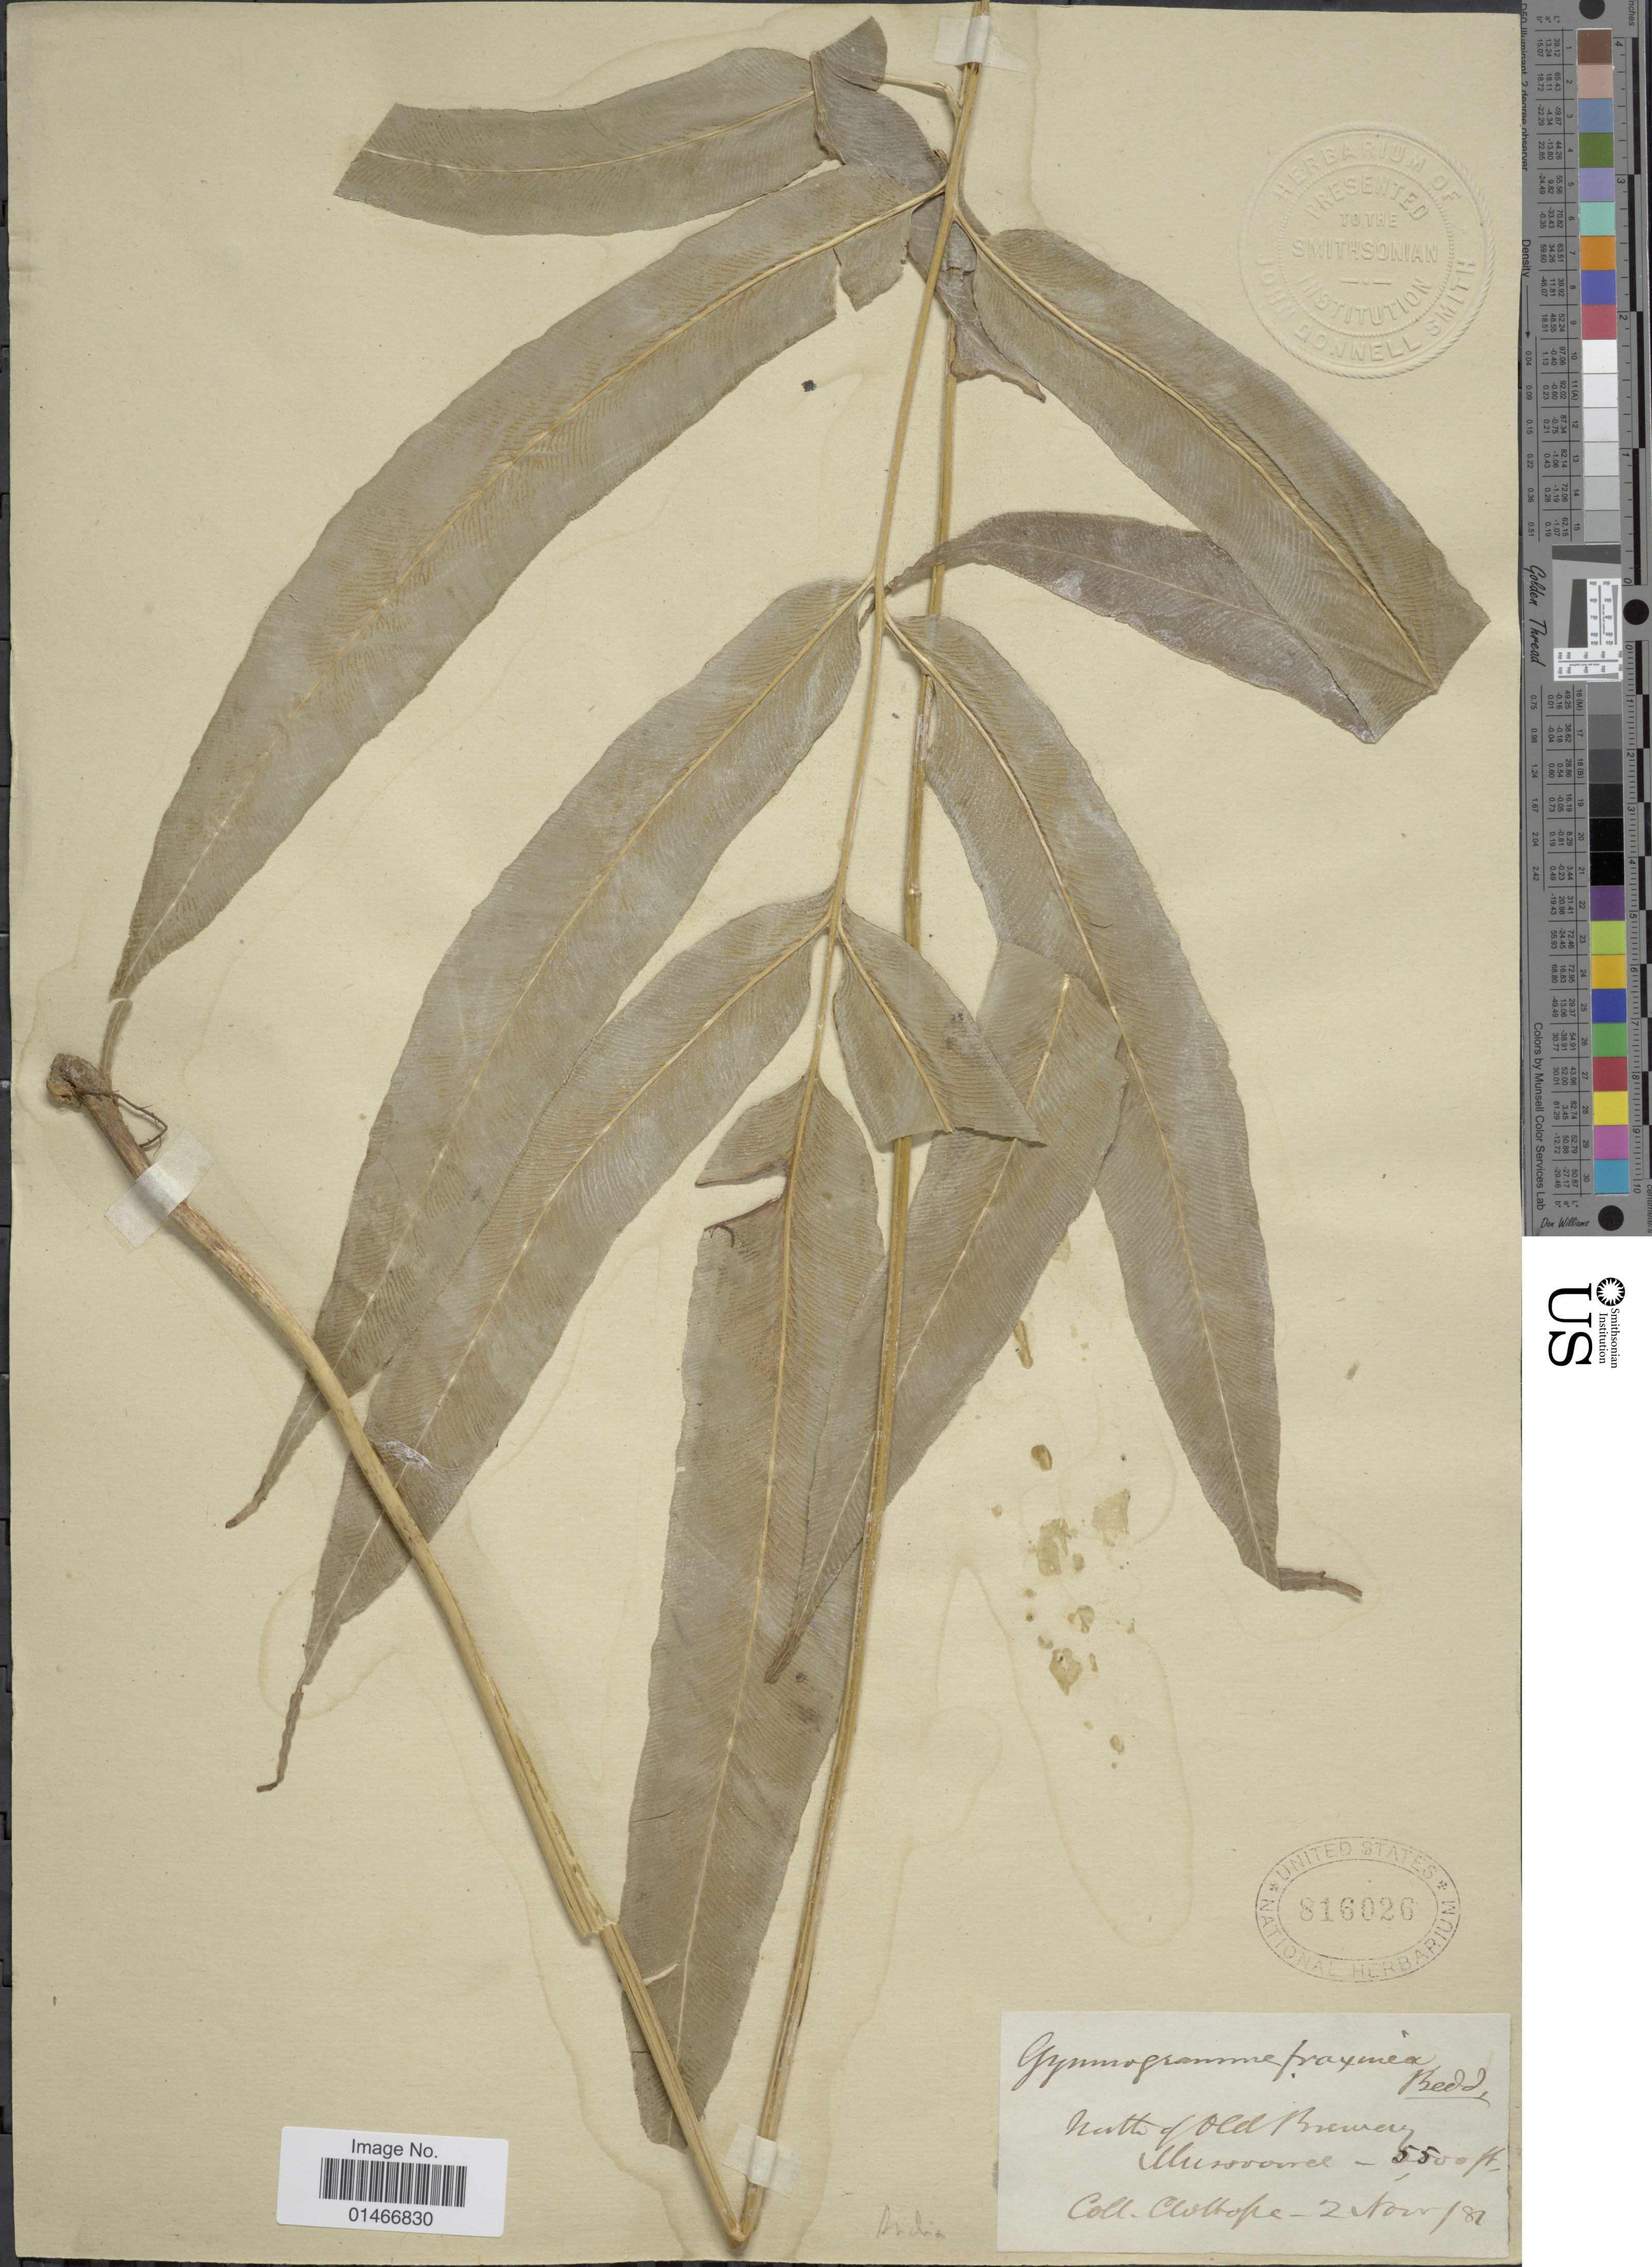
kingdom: Plantae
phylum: Tracheophyta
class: Polypodiopsida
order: Polypodiales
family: Pteridaceae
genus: Coniogramme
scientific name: Coniogramme intermedia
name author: Hieron.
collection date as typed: Transcribed d/m/y: 2/11/81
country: India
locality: North of Old Brewery. Mussoorie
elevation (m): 1676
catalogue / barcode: US 816026